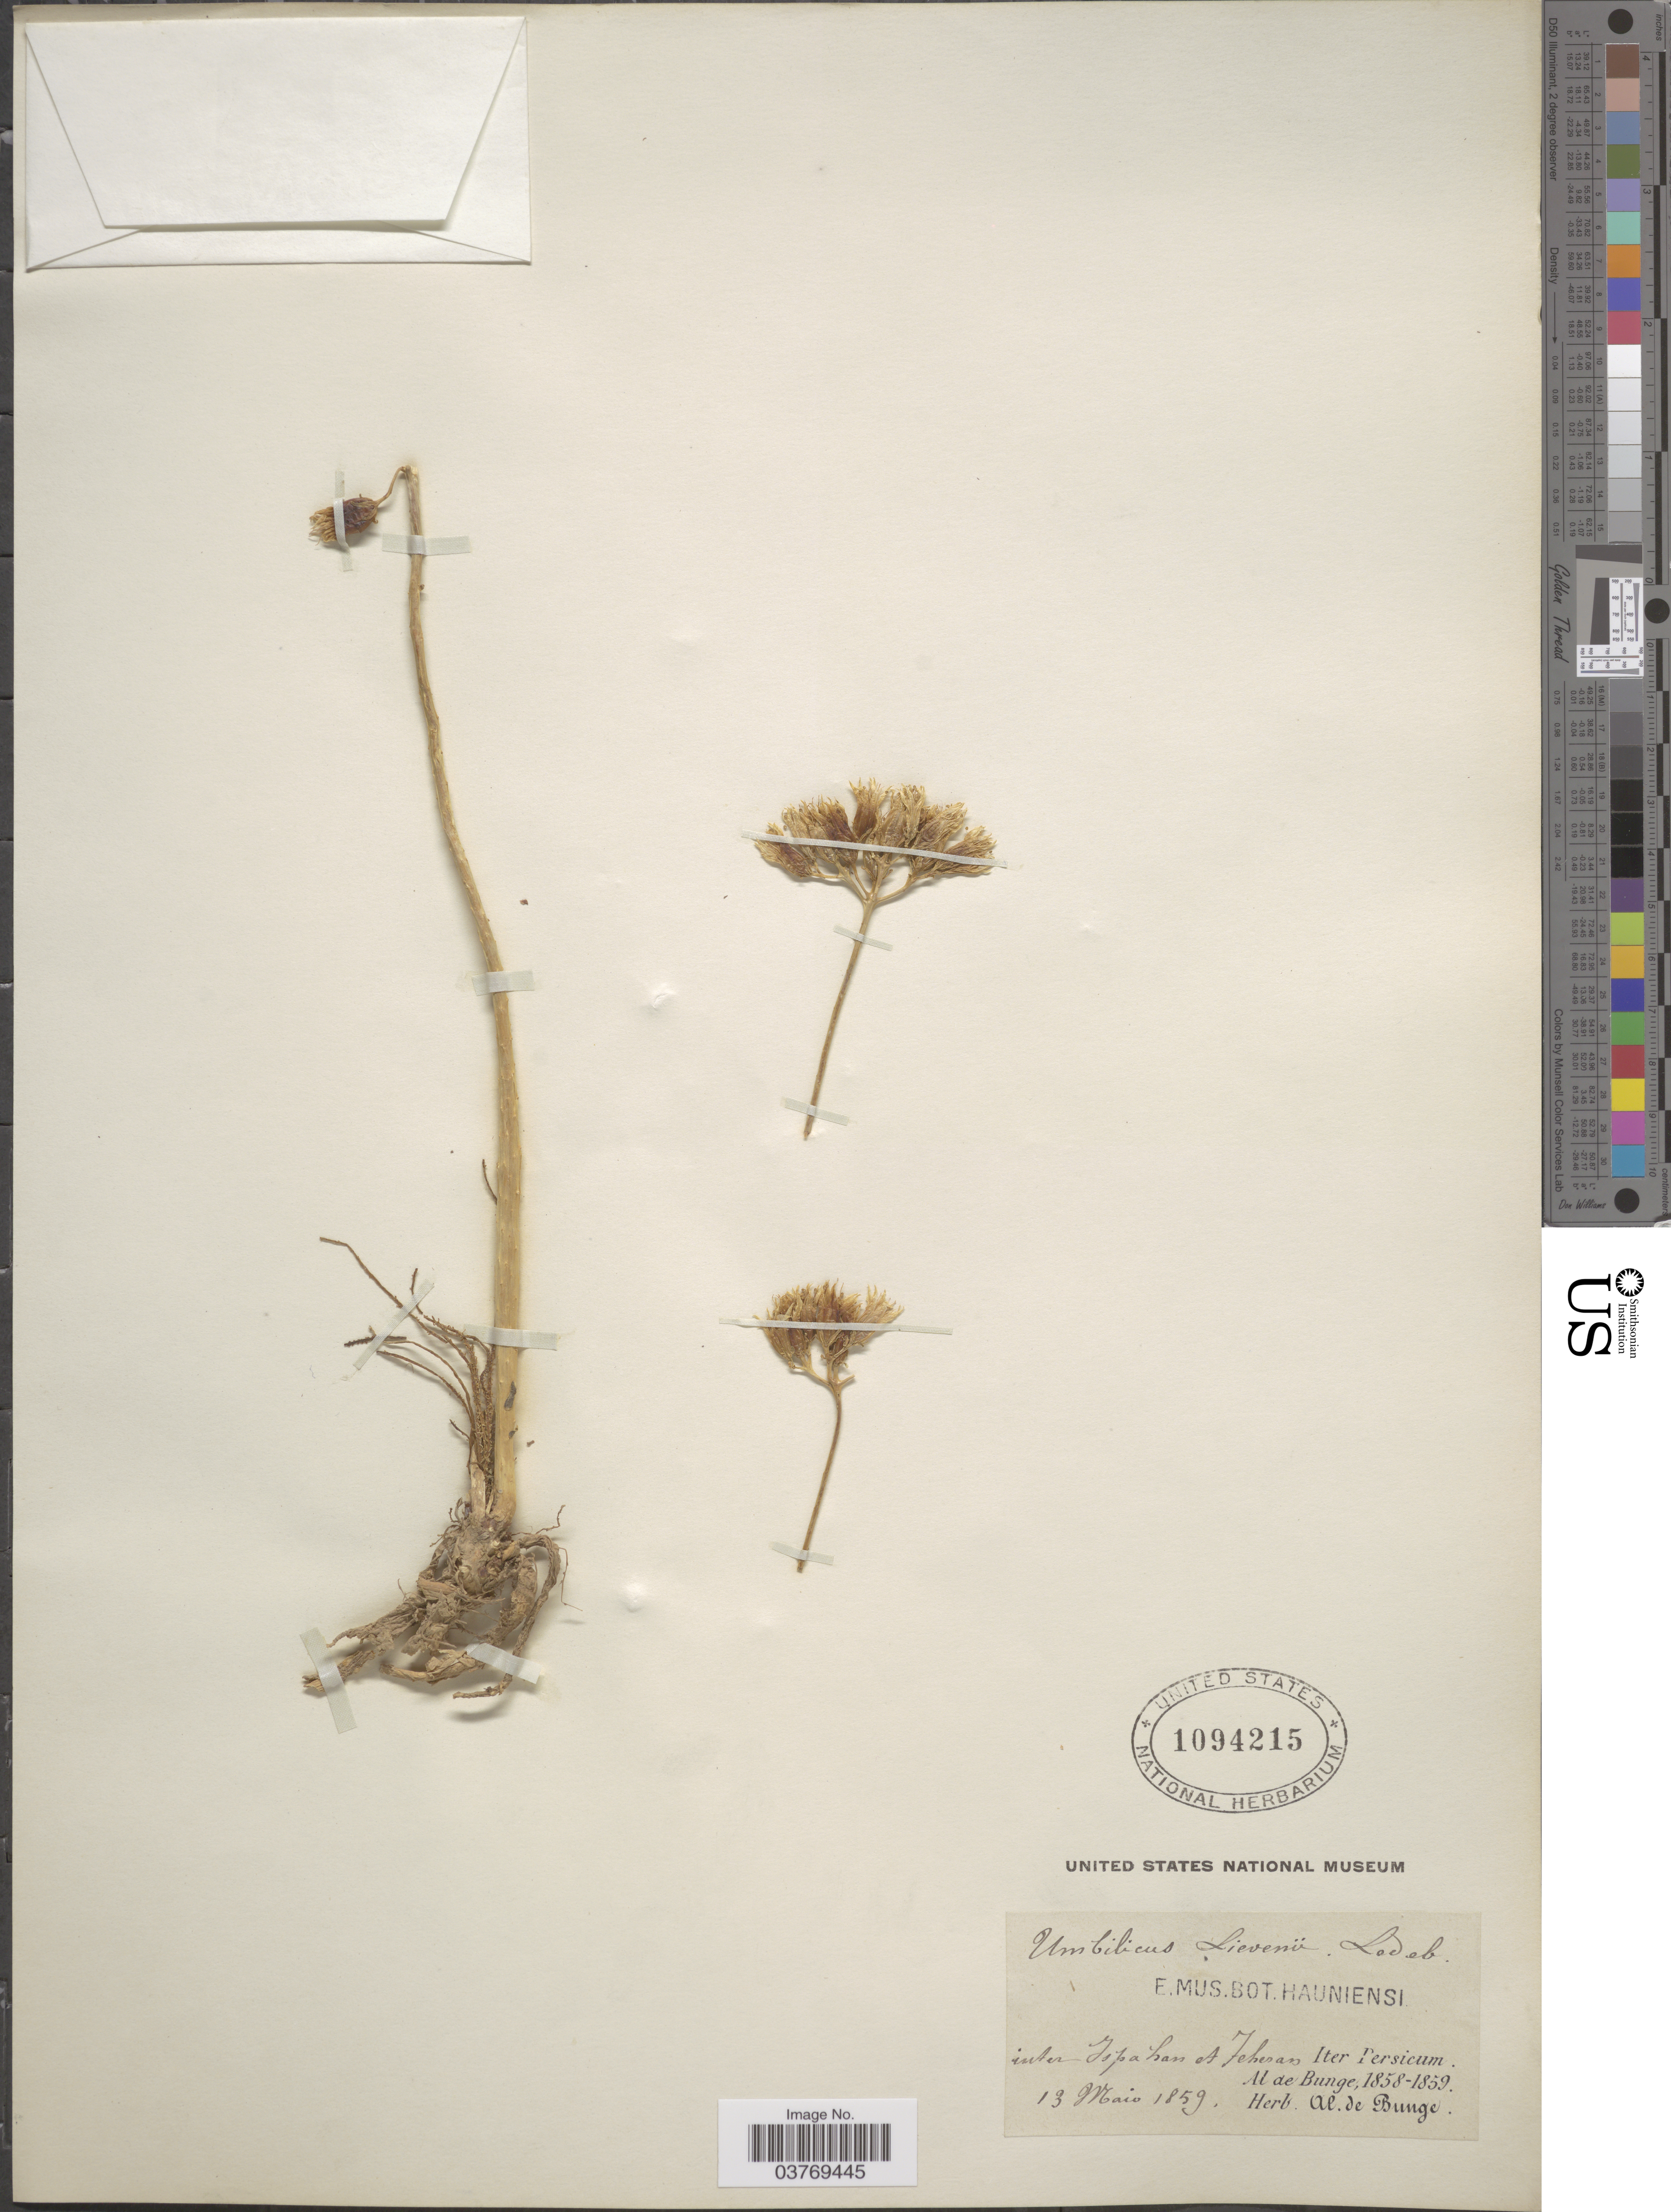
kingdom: Plantae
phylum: Tracheophyta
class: Magnoliopsida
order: Saxifragales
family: Crassulaceae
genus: Pseudosedum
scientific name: Pseudosedum lievenii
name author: (Ledeb.) A. Berger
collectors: A. de Bunge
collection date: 1859-05-13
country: Iran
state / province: Tehran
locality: Iter Persicum. inter Ispahan et Teheran.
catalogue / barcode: US 1094215